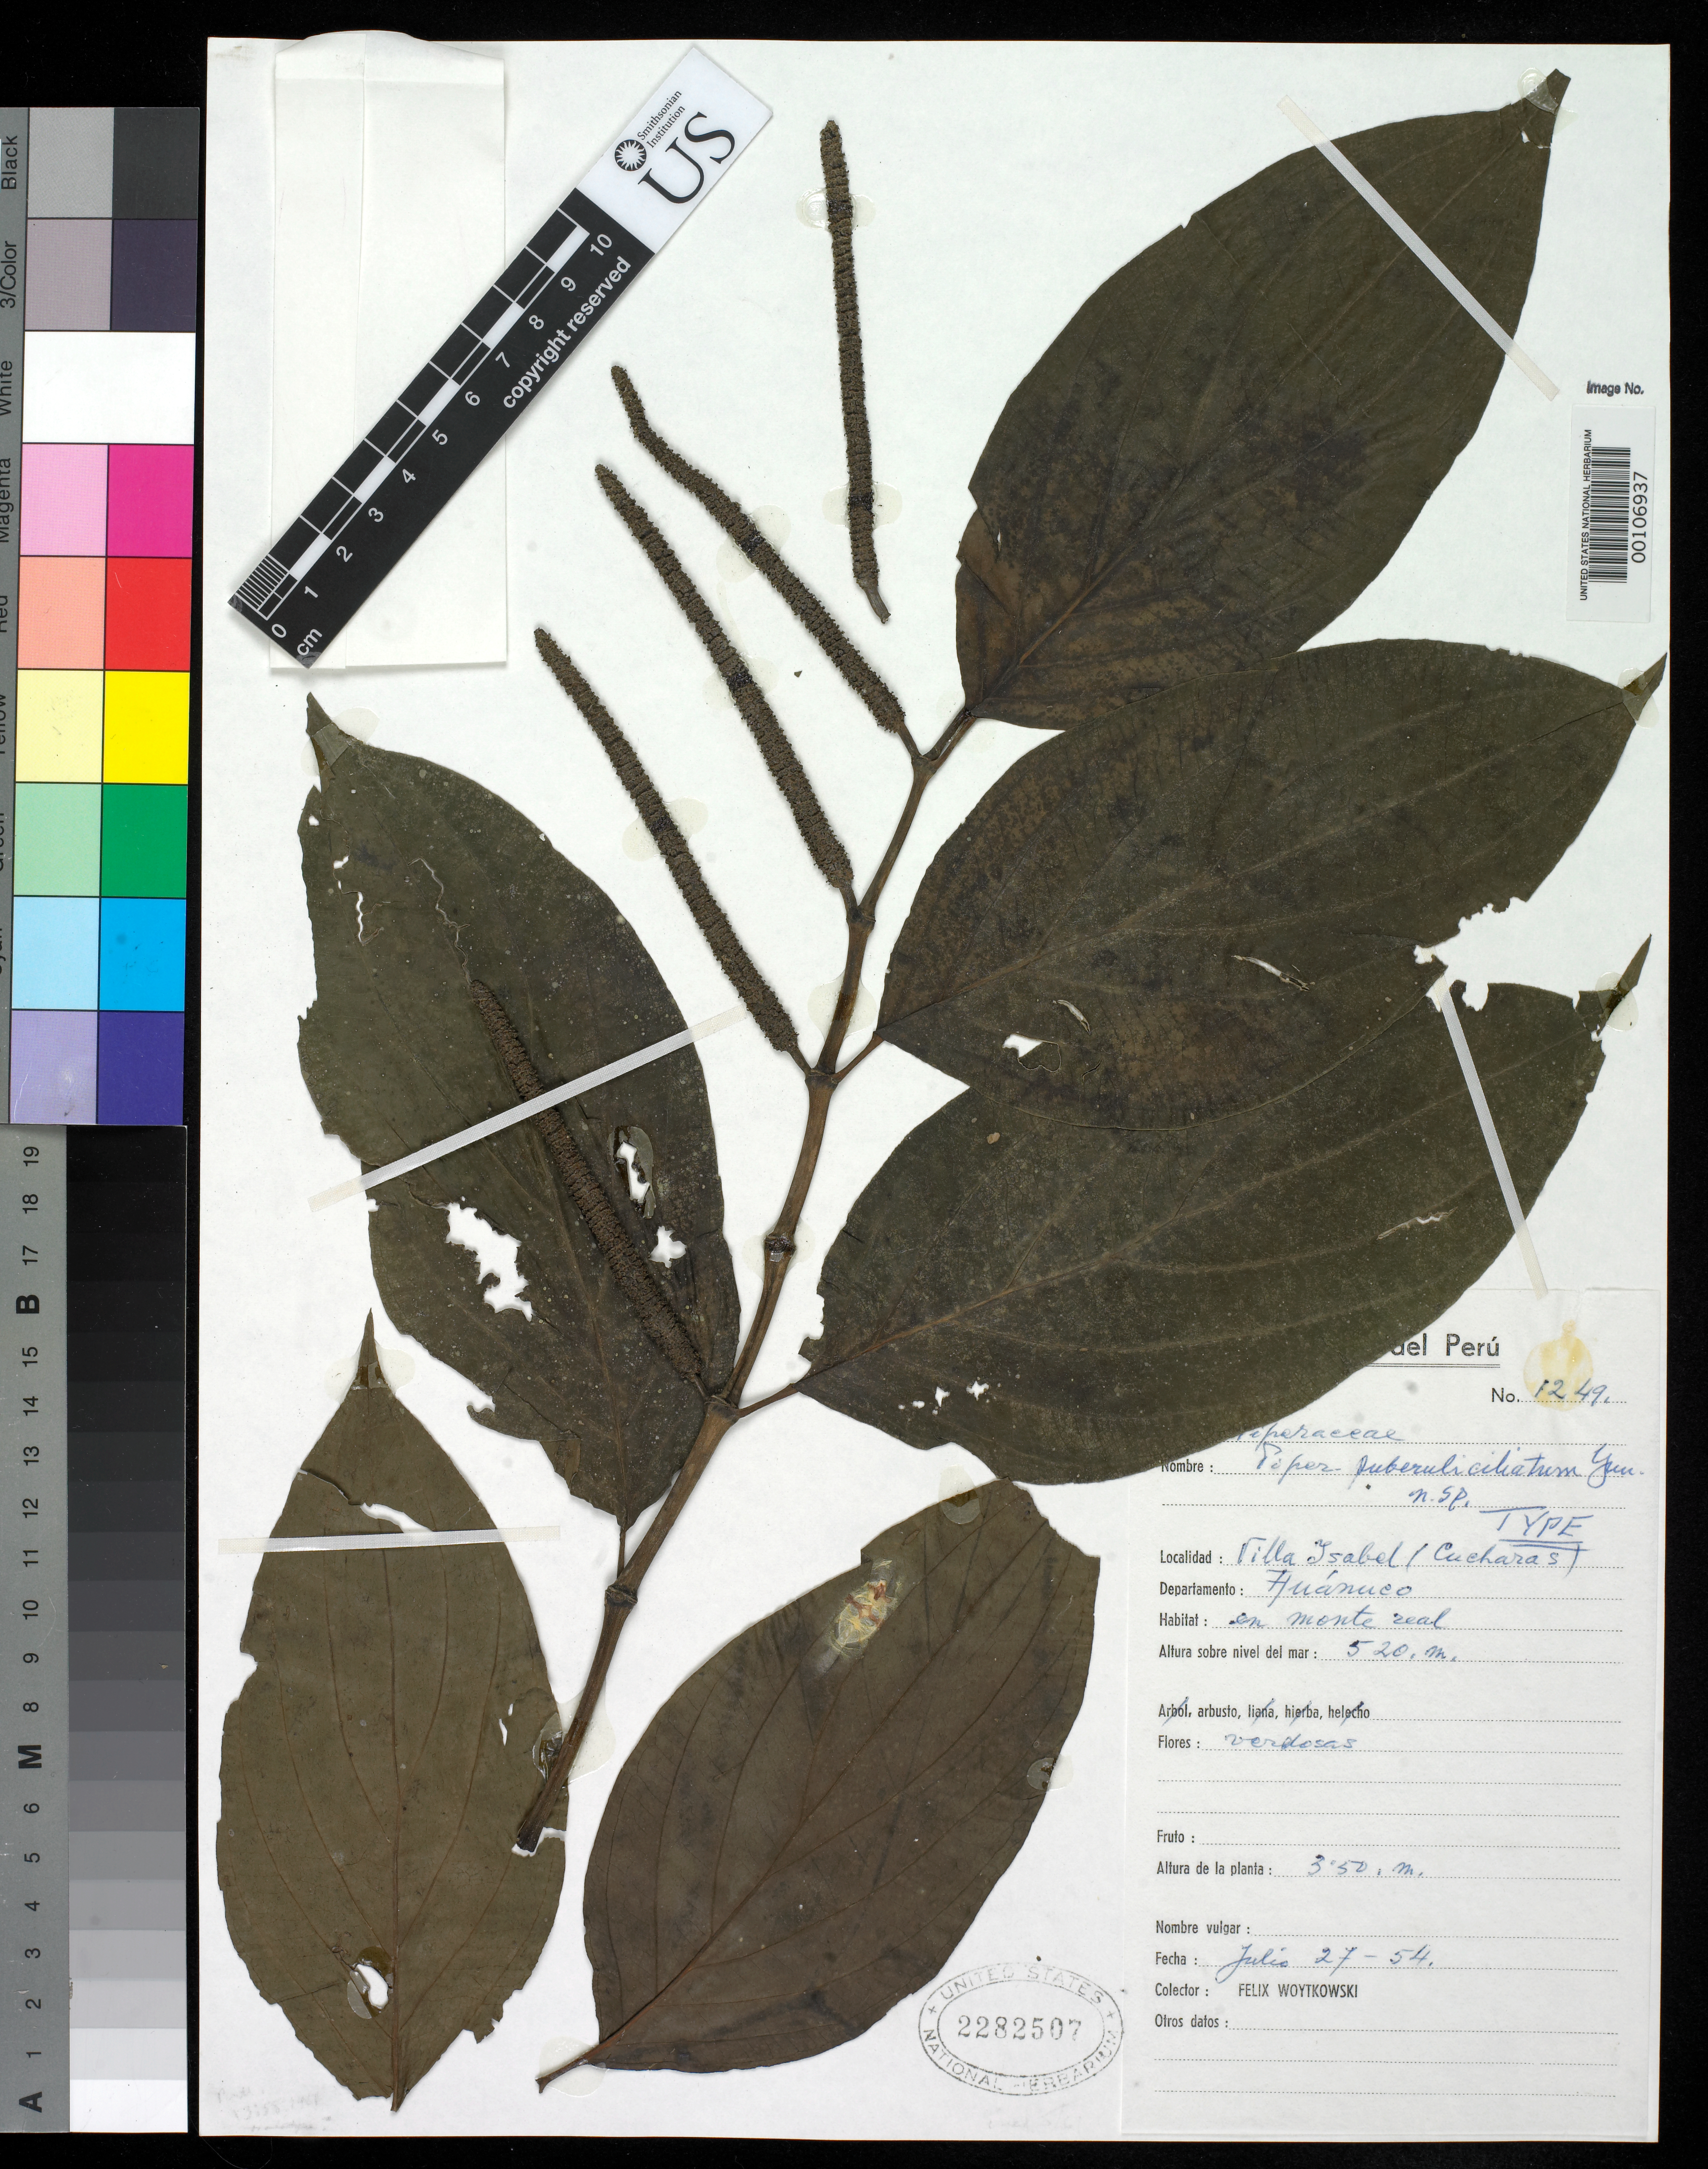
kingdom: Plantae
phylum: Tracheophyta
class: Magnoliopsida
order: Piperales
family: Piperaceae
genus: Piper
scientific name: Piper puberuliciliatum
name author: Yunck.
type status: Holotype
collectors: F. Woytkowski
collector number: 1249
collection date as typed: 27 Jul 1954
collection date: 1954-07-27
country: Peru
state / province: Huánuco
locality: Villa Isabel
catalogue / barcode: US 2282507